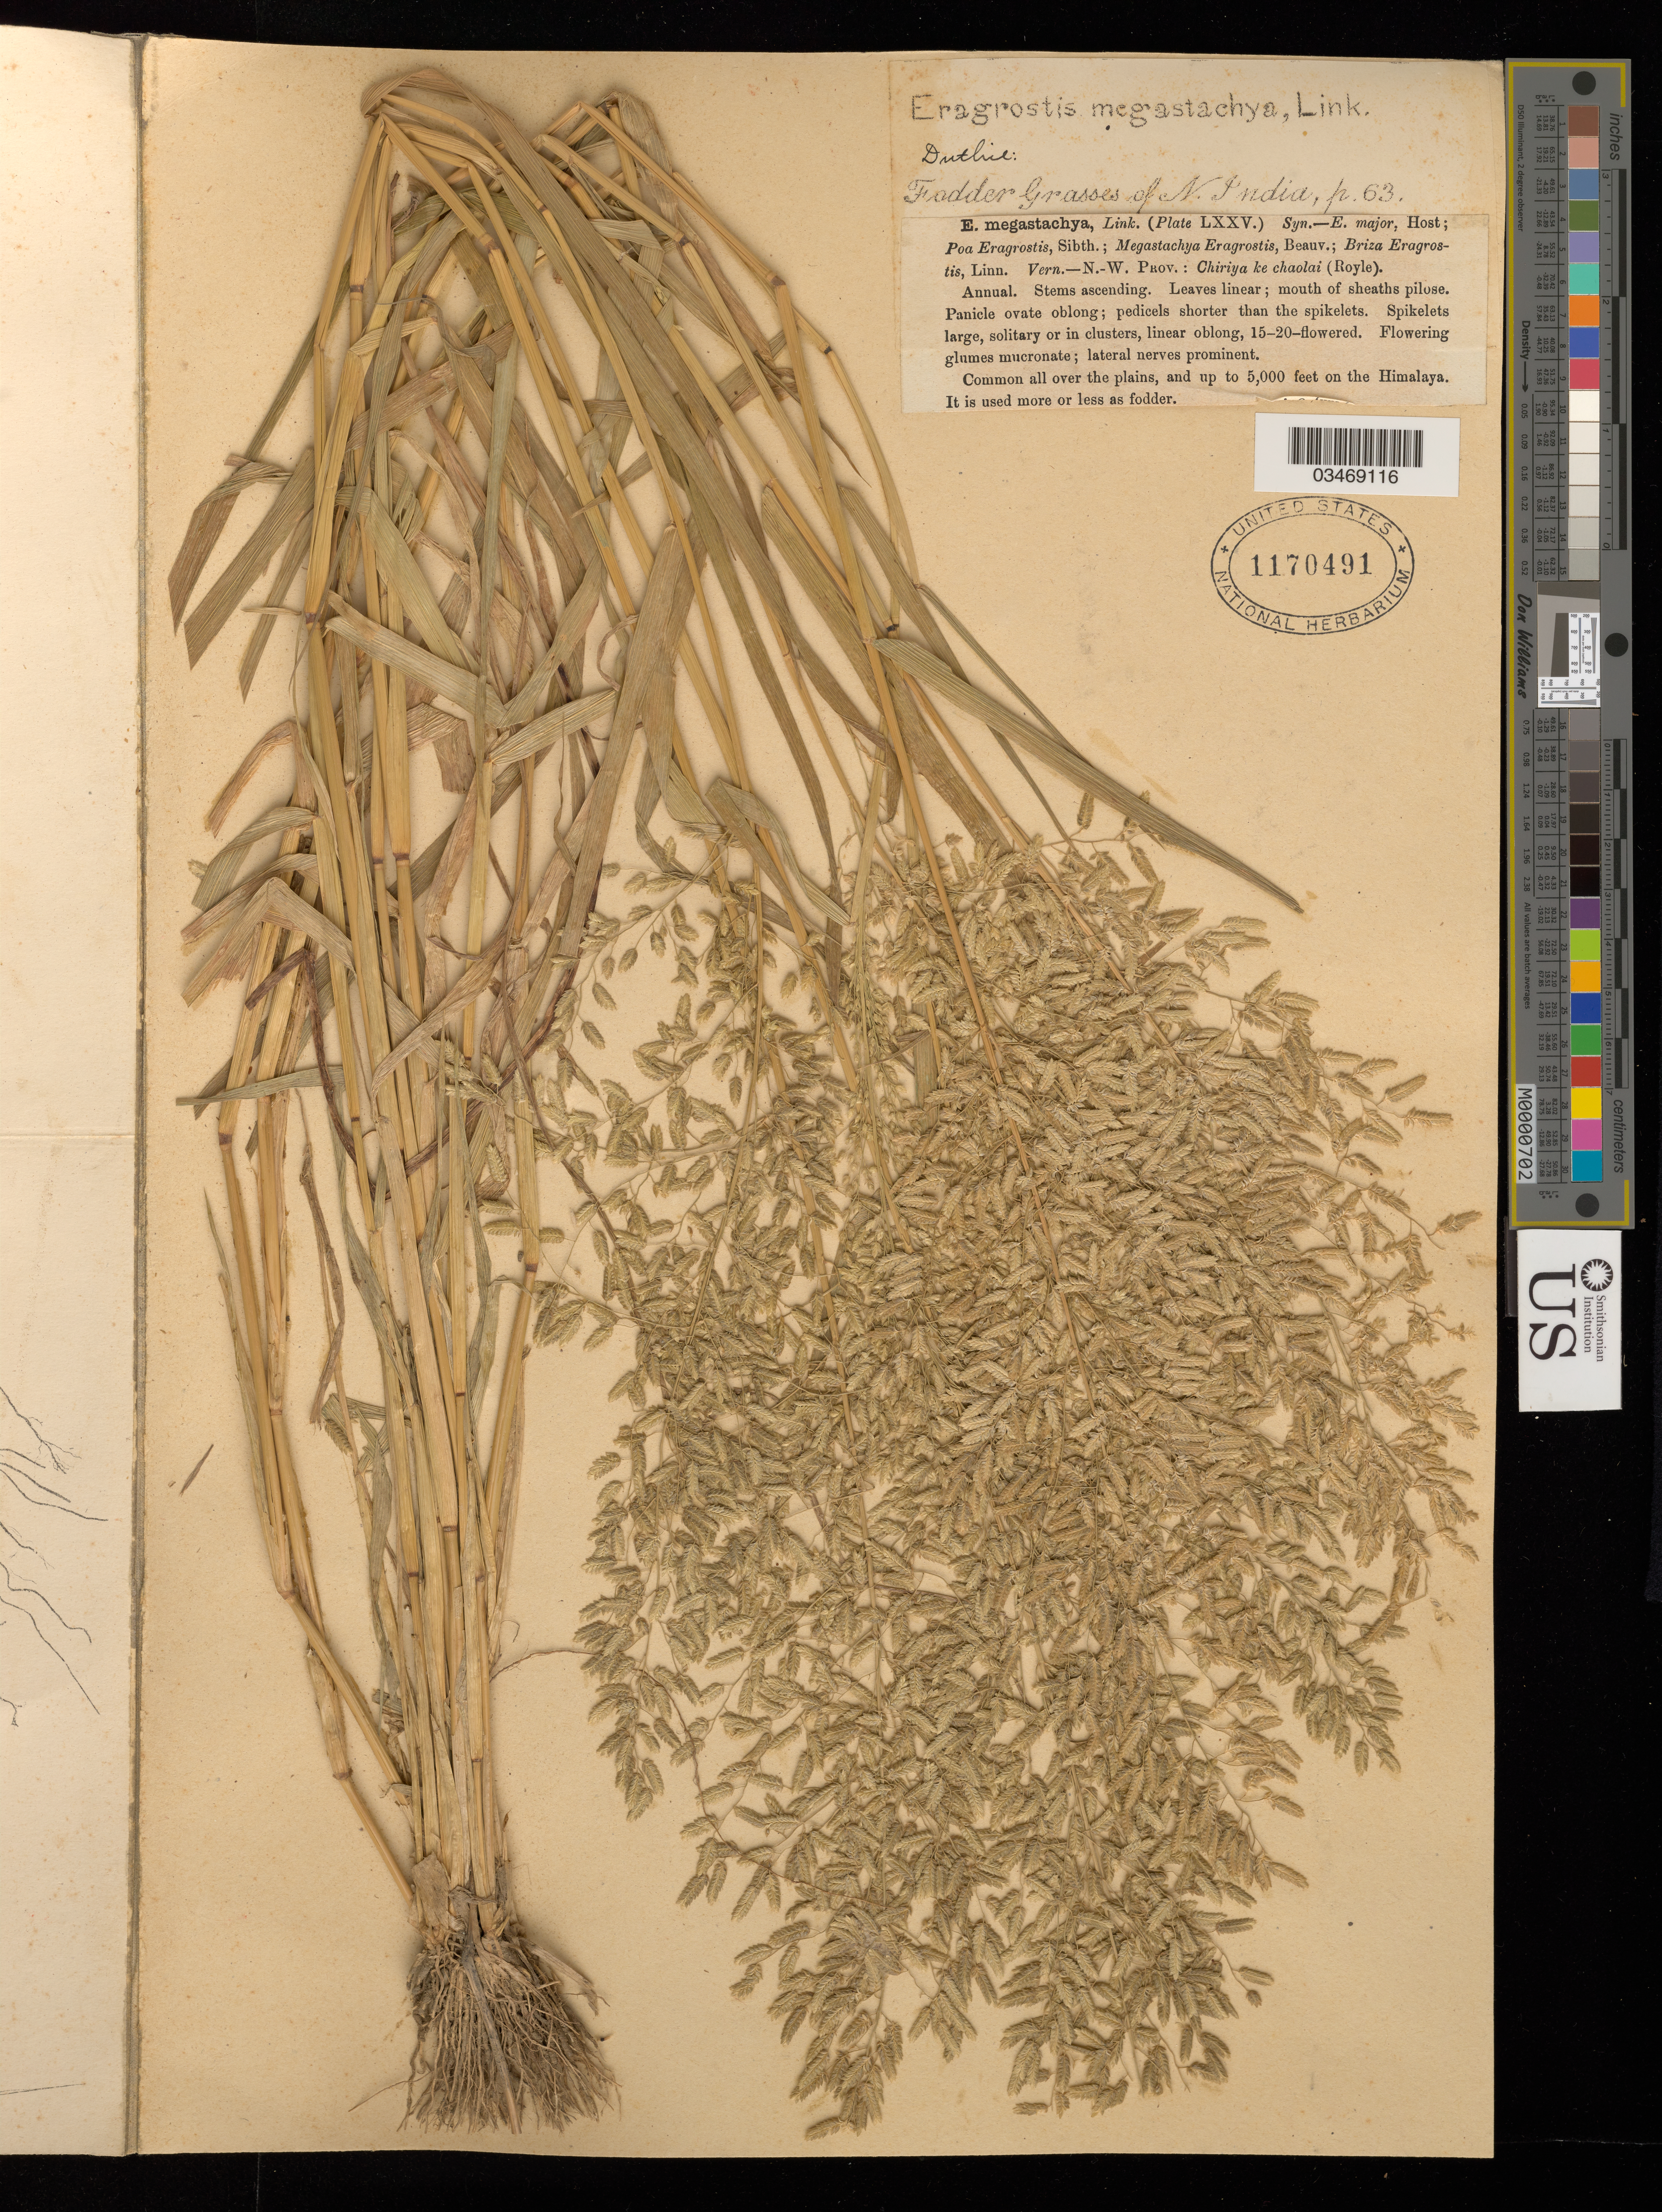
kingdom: Plantae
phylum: Tracheophyta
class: Liliopsida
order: Poales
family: Poaceae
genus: Eragrostis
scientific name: Eragrostis megastachya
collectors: J. F. Duthie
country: India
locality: N. India. N.W. Prov.: Chiriya ke chaolai (Royle).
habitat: Common all over the plains, and up to 5,000 feet on the Himalaya.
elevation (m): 1524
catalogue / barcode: US 1170491